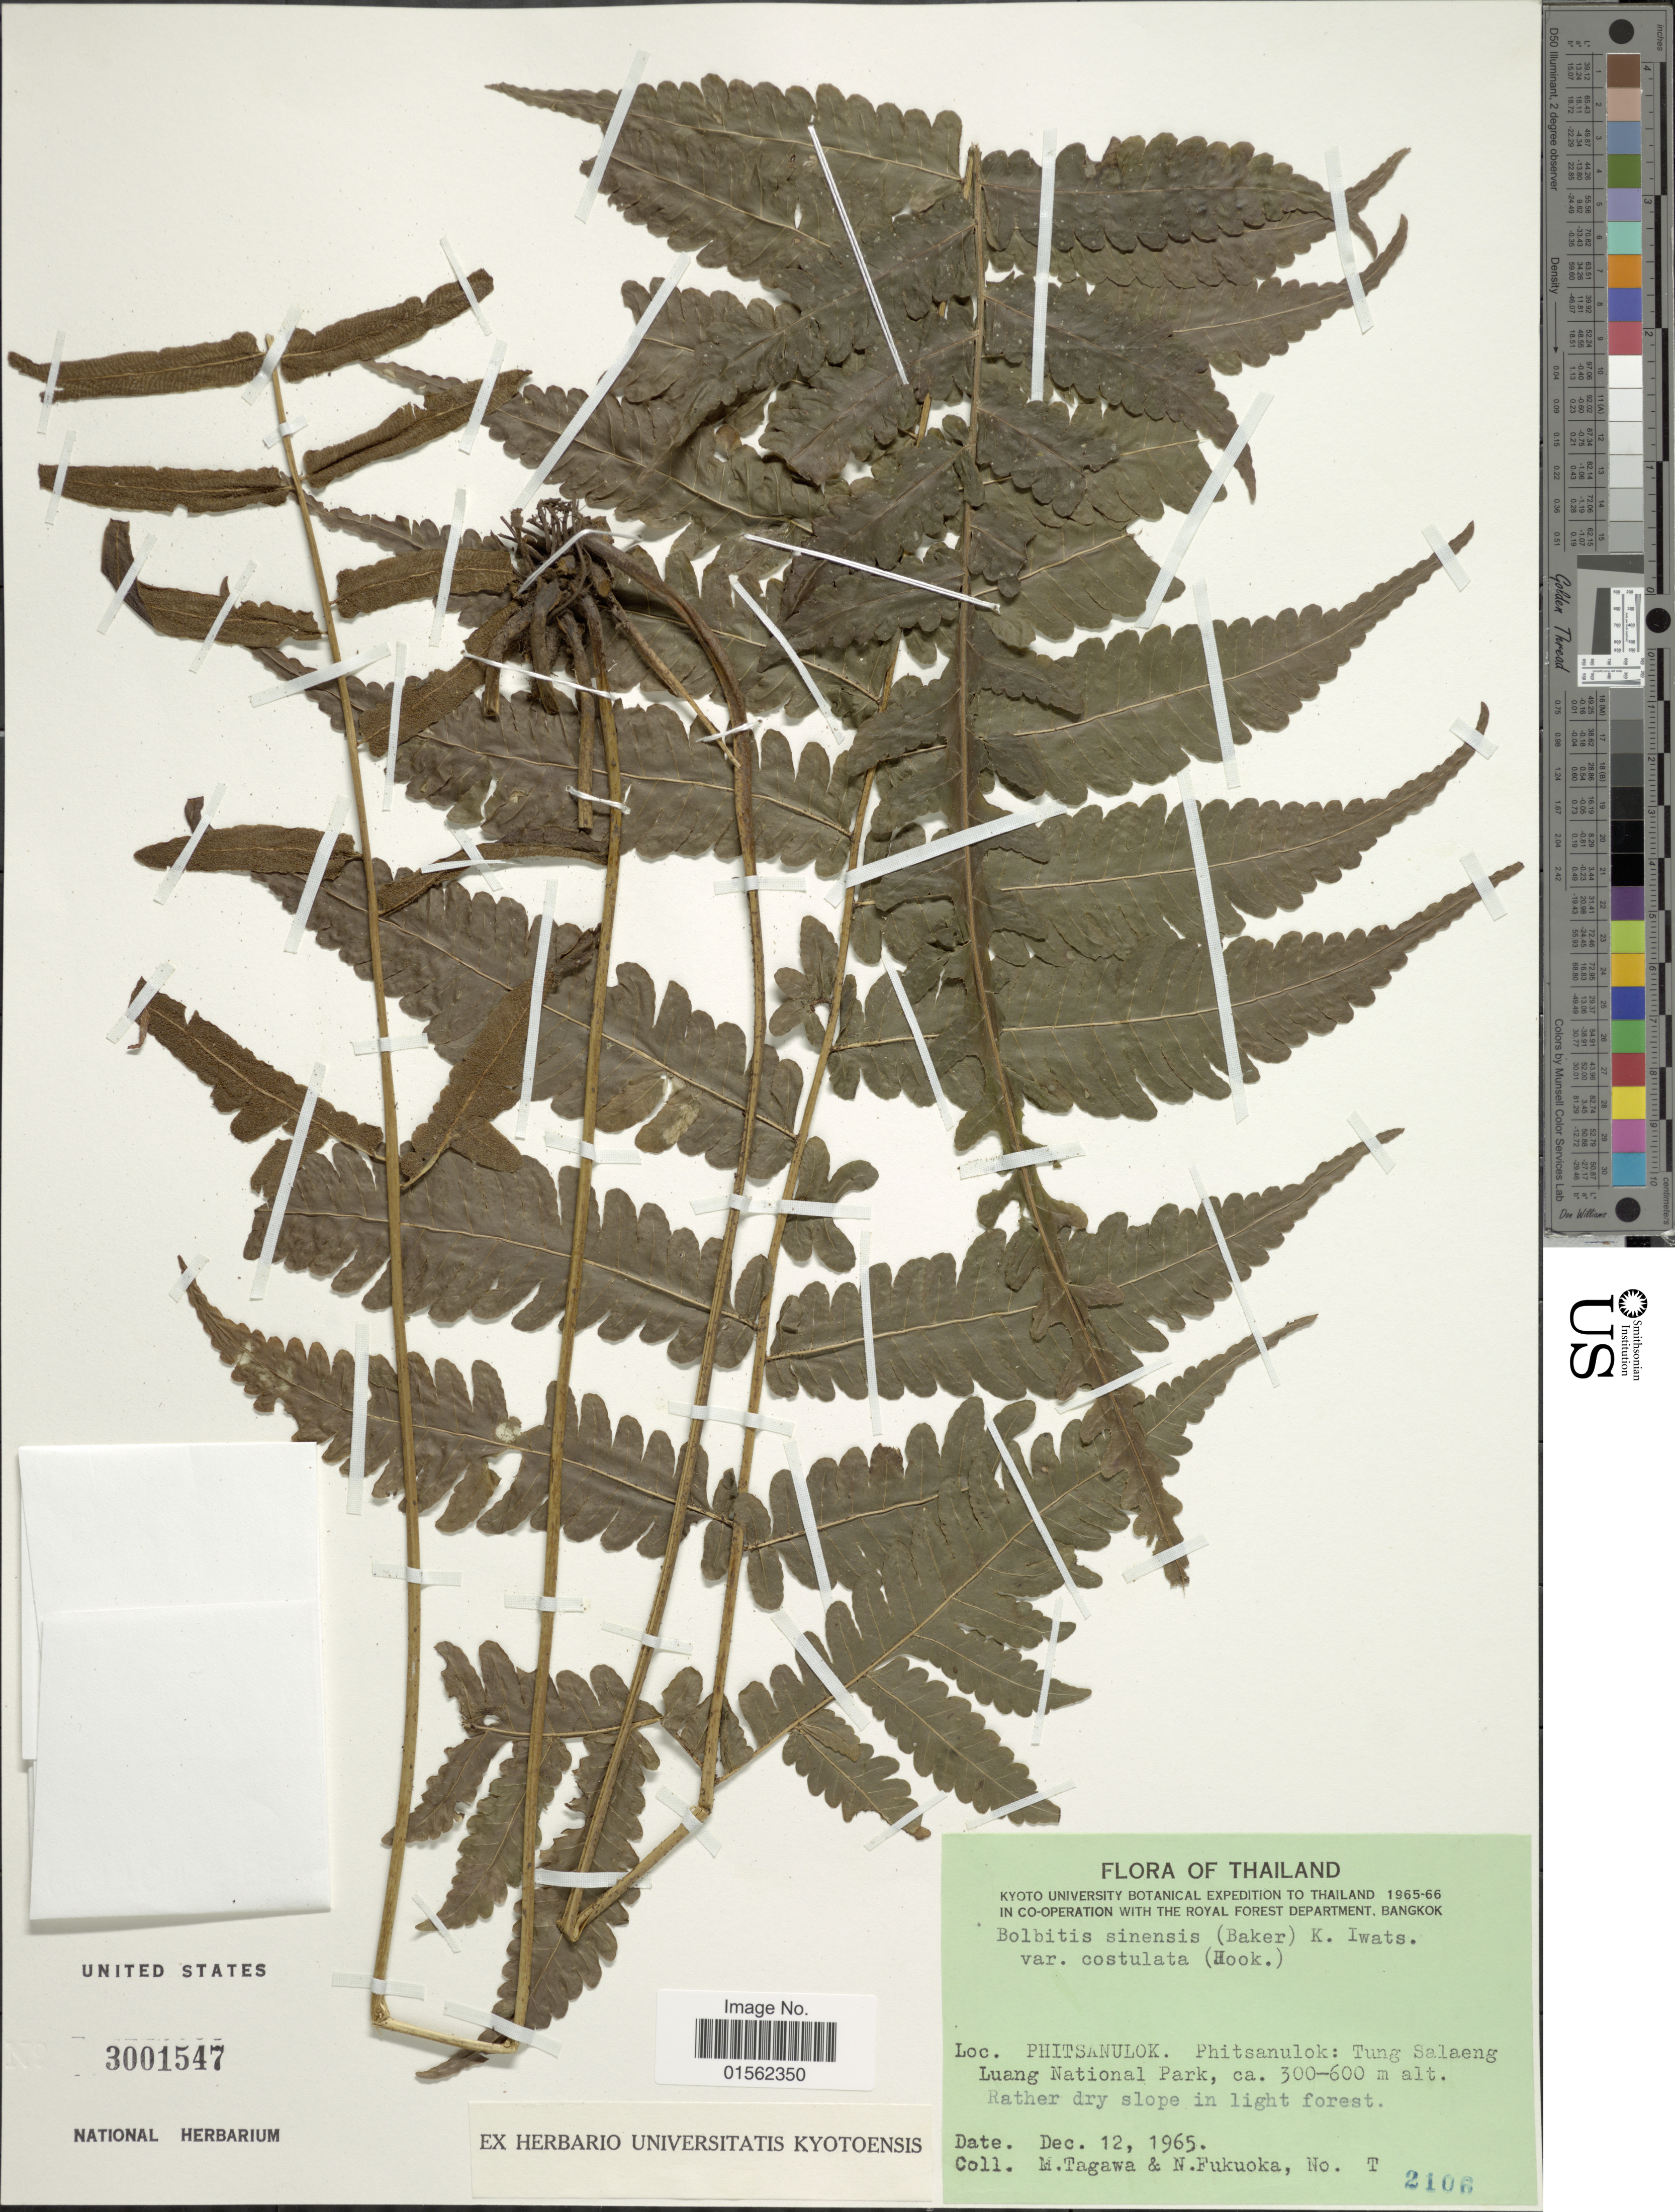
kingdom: Plantae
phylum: Tracheophyta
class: Polypodiopsida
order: Polypodiales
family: Dryopteridaceae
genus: Bolbitis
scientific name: Bolbitis sinensis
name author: (Baker) K. Iwats.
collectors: M. Tagawa & N. Fukuoka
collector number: T2106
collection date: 1965-12-12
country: Thailand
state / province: Phitsanulok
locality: Phitsanulok: Tung Salaeng Luang National Park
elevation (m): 300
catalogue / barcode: US 3001547